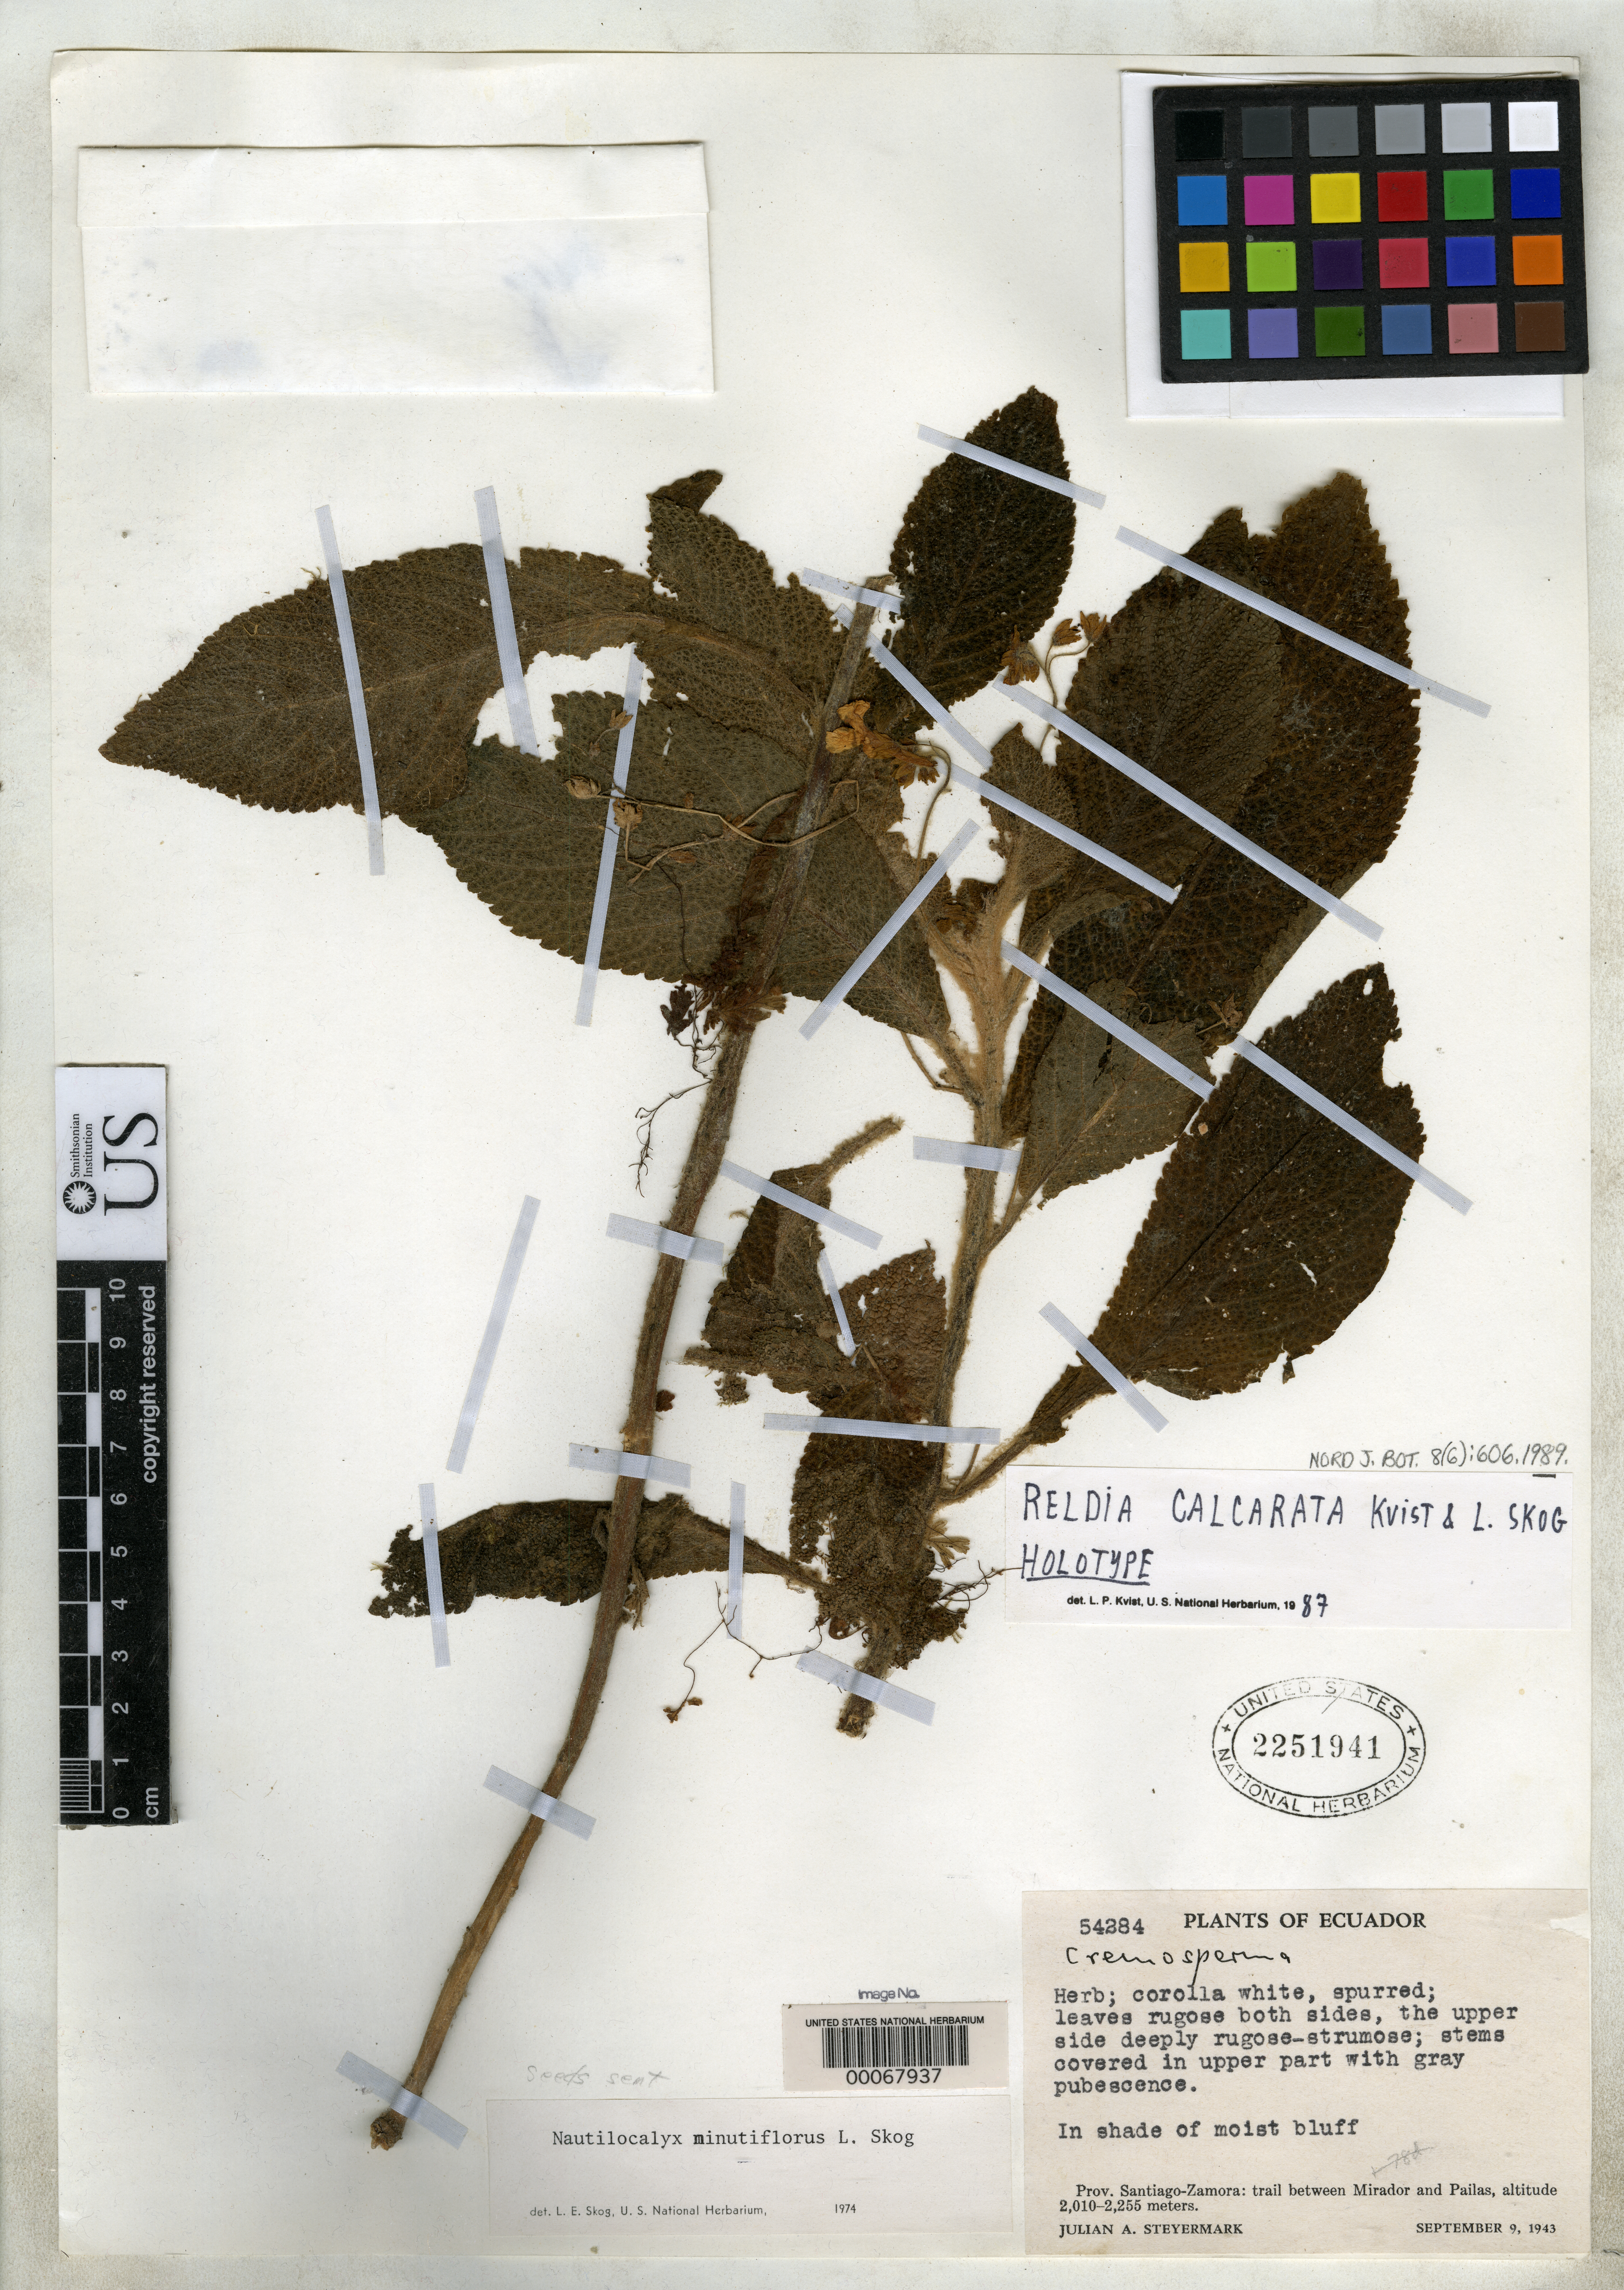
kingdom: Plantae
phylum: Tracheophyta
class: Magnoliopsida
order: Lamiales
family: Gesneriaceae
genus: Reldia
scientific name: Reldia calcarata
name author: L.P. Kvist & L.E. Skog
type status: Holotype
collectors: J. Steyermark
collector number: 54284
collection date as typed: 09 Sep 1943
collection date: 1943-09-09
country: Ecuador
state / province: Morona-Santiago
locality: Trail between Mirador and Pailas, in shade of moist bluff.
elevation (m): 2010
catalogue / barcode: US 2251941